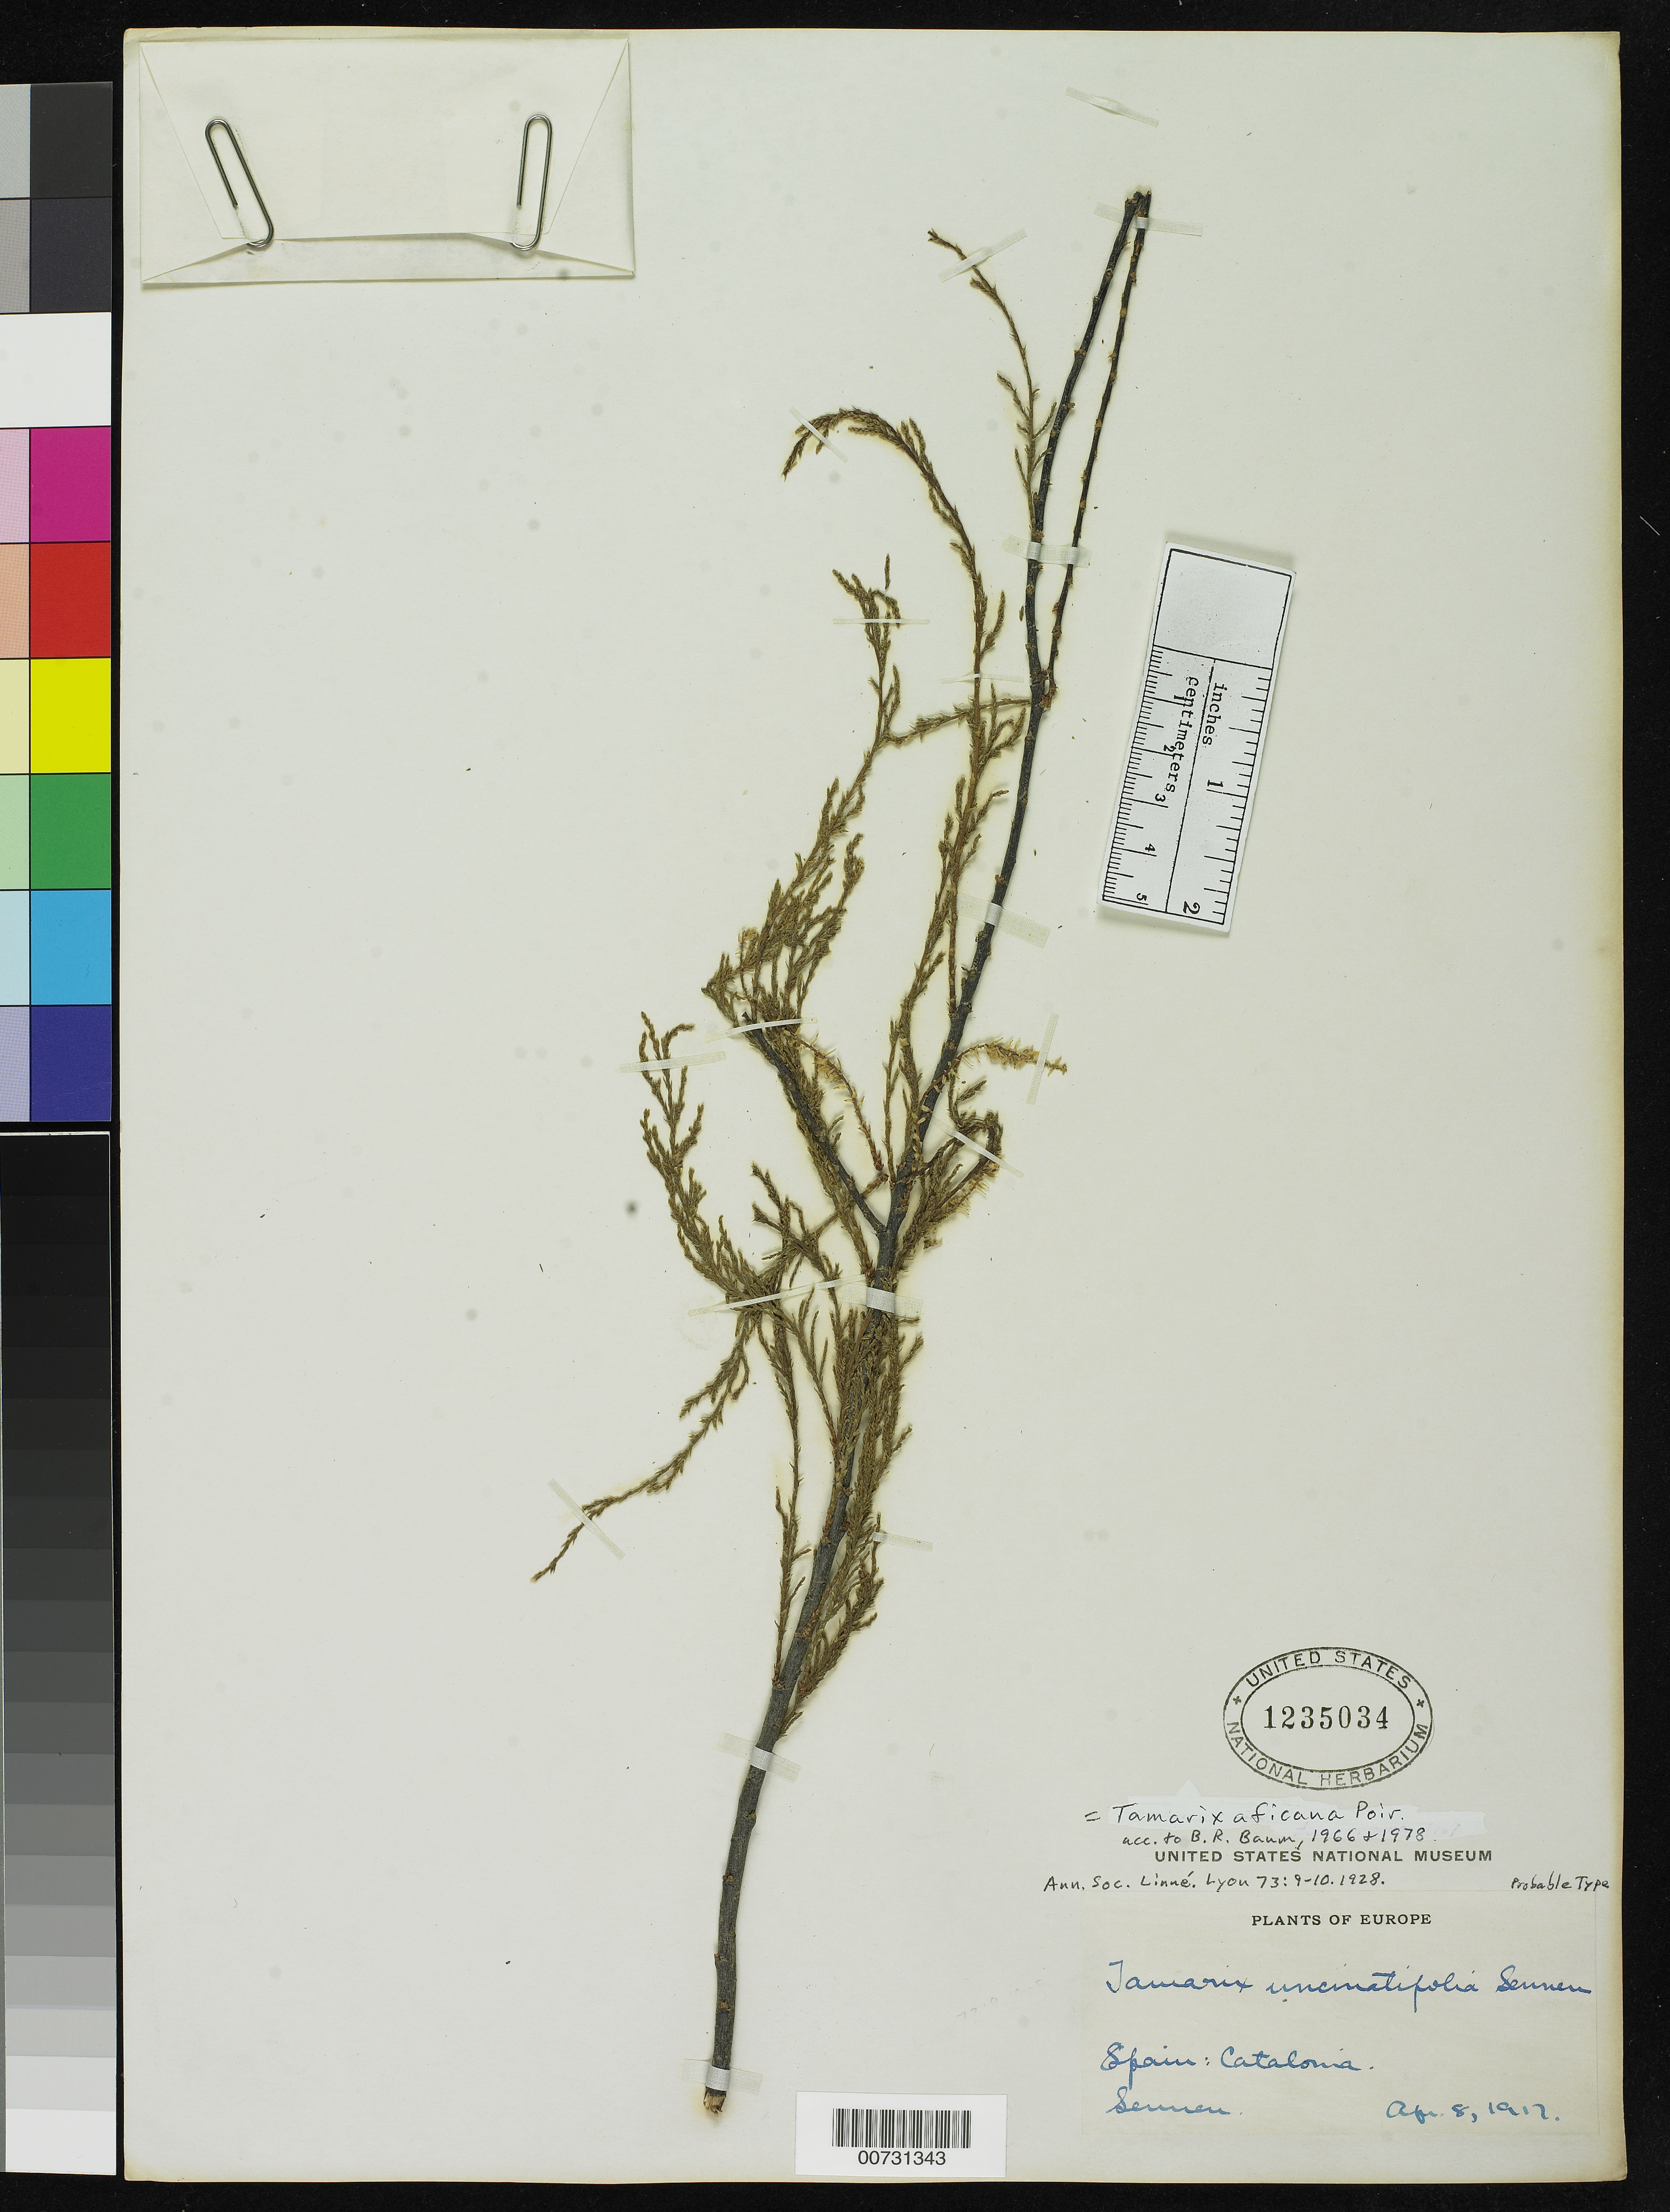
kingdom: Plantae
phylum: Tracheophyta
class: Magnoliopsida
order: Caryophyllales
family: Tamaricaceae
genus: Tamarix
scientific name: Tamarix uncinatifolia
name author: Sennen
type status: Possible Isotype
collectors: E. Sennen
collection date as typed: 08 Apr 1917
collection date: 1917-04-08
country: Spain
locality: Catalonia [protologue: "Catalogne: Littoral de Tarragona à Cambrils, vers l'embouchure du torrent de Jané; plage de Salou, mêlé aux pins; bords de la Muga, à Cabanas."]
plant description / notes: Collector, date, and general locality (Catalonia) agree with protologue.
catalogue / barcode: US 1235034